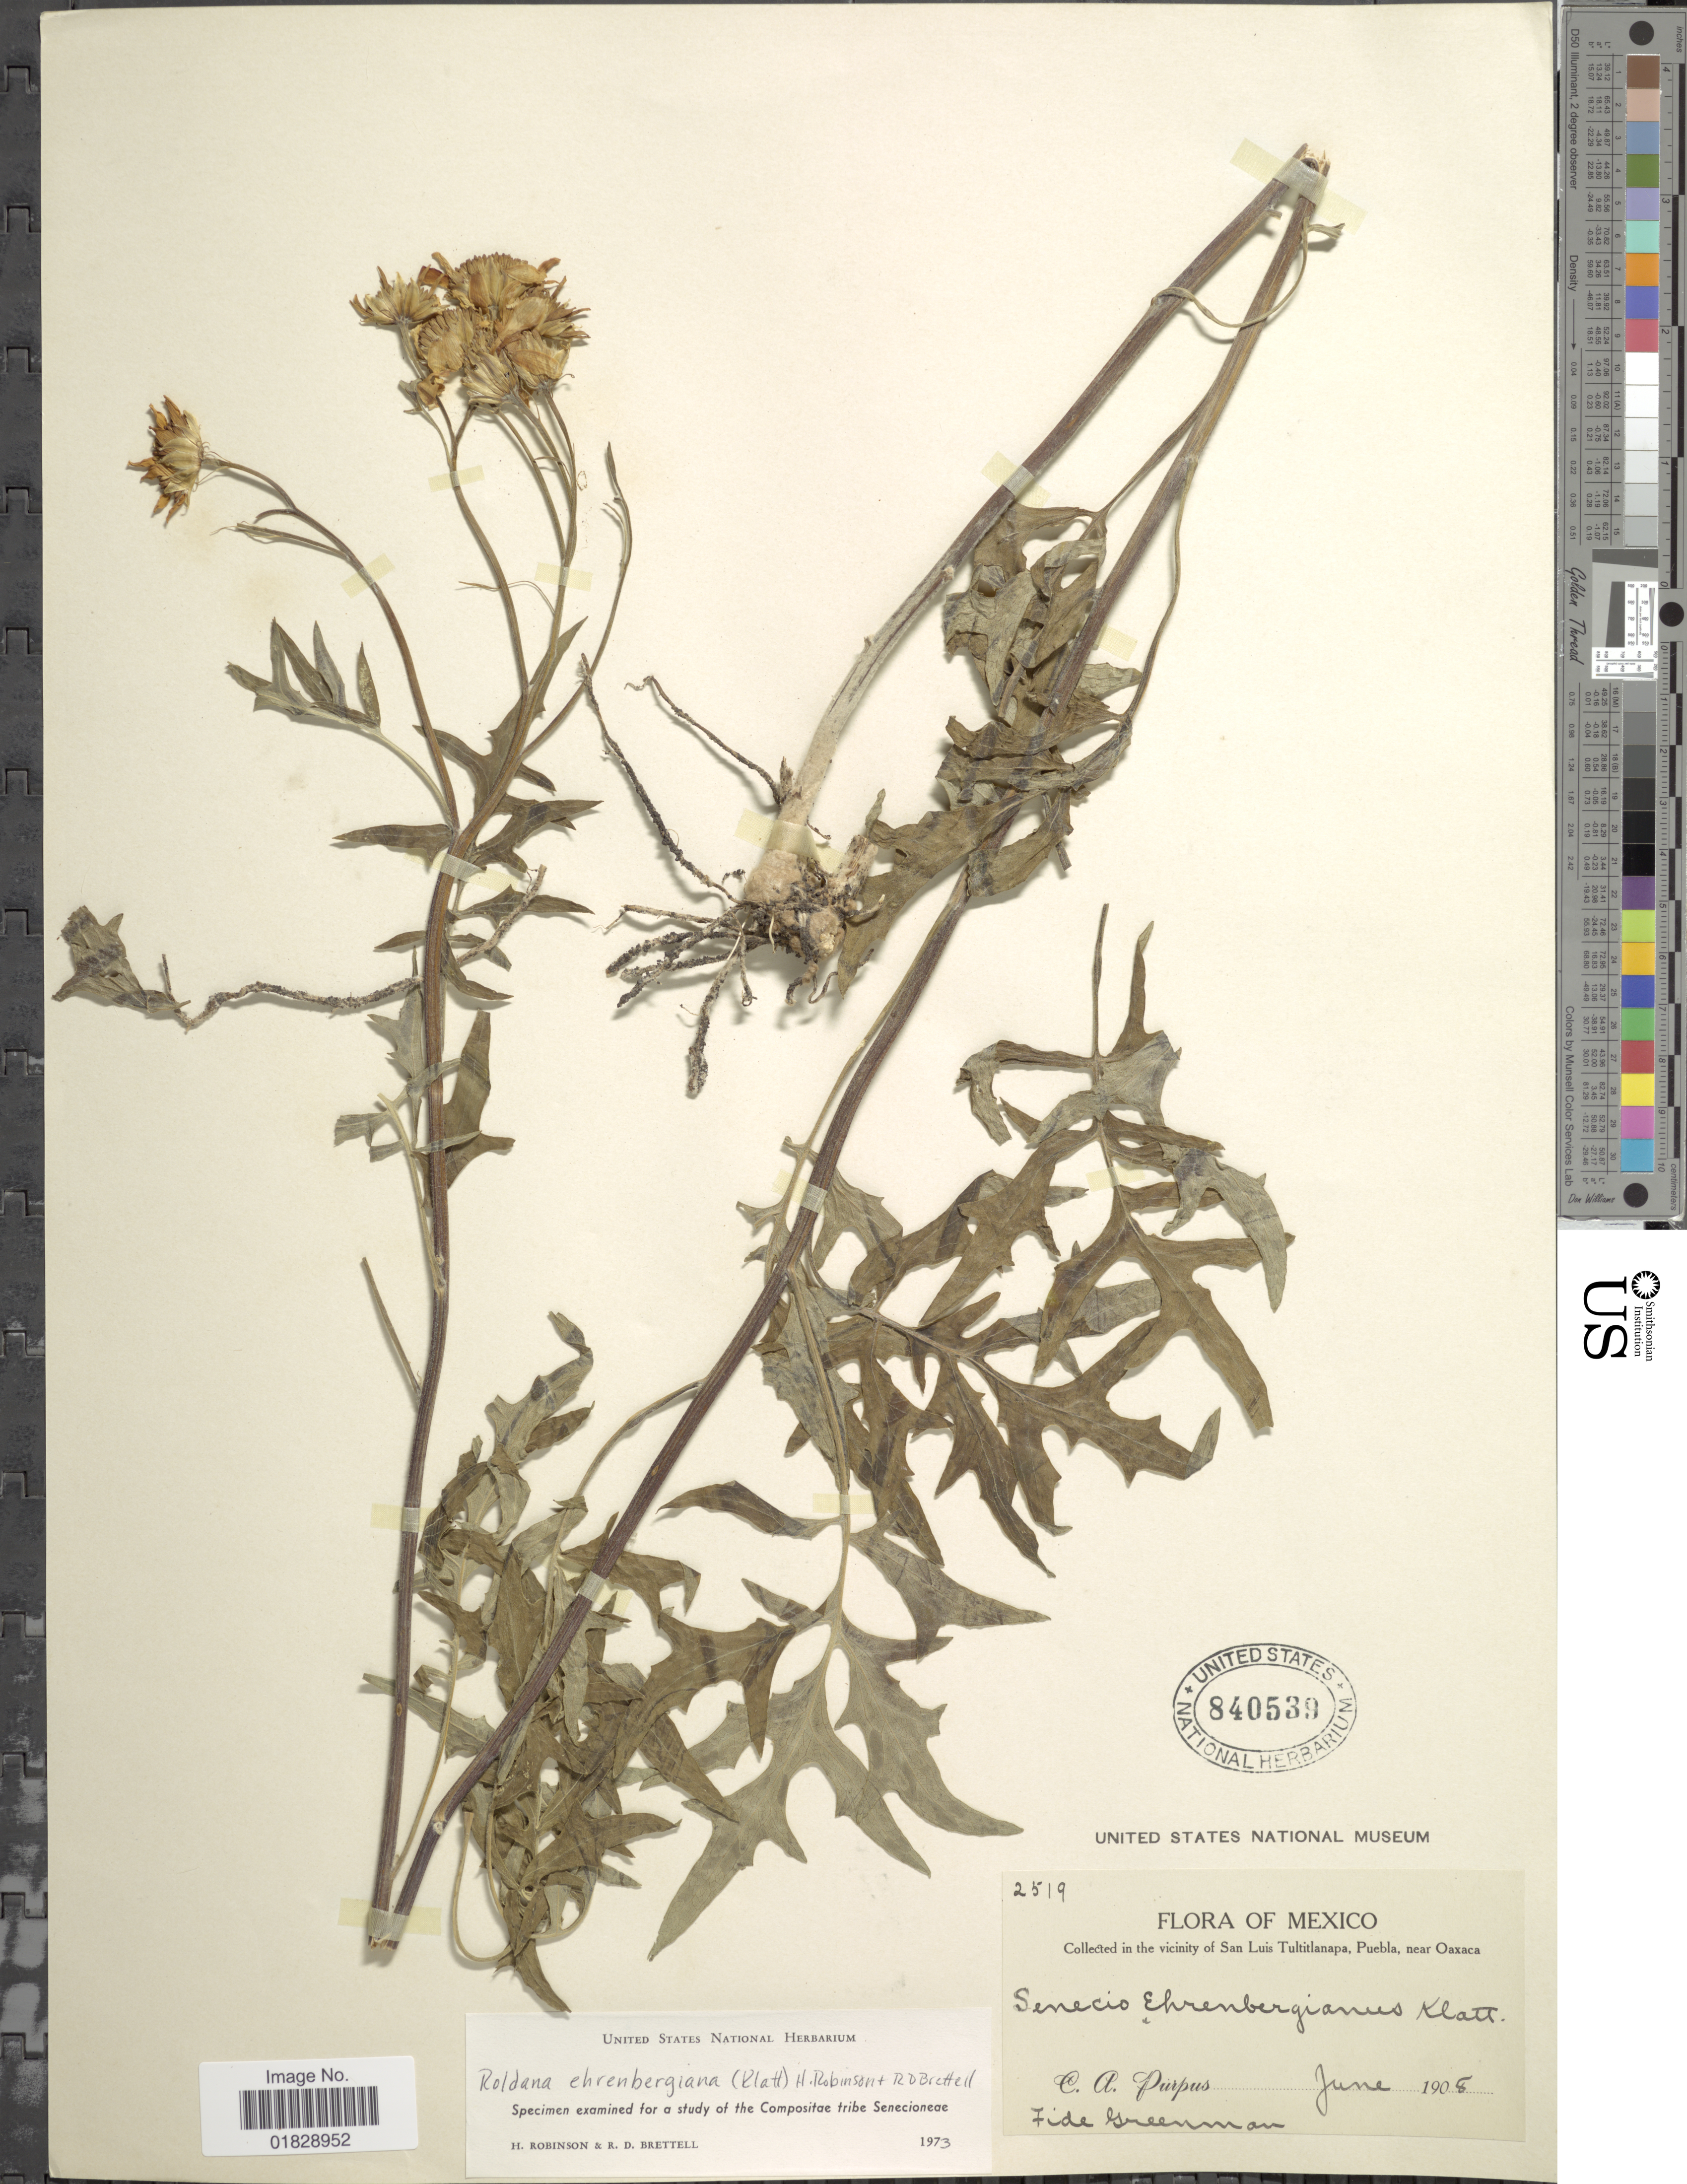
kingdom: Plantae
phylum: Tracheophyta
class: Magnoliopsida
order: Asterales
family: Asteraceae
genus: Roldana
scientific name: Roldana ehrenbergiana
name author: (Klatt) H. Rob. & Brettell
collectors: C. A. Purpus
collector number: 2519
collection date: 1908-06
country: Mexico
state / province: Puebla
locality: In the vicinity of San Luis Tultitlanapa, Puebla, near Oaxaca.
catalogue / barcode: US 840539